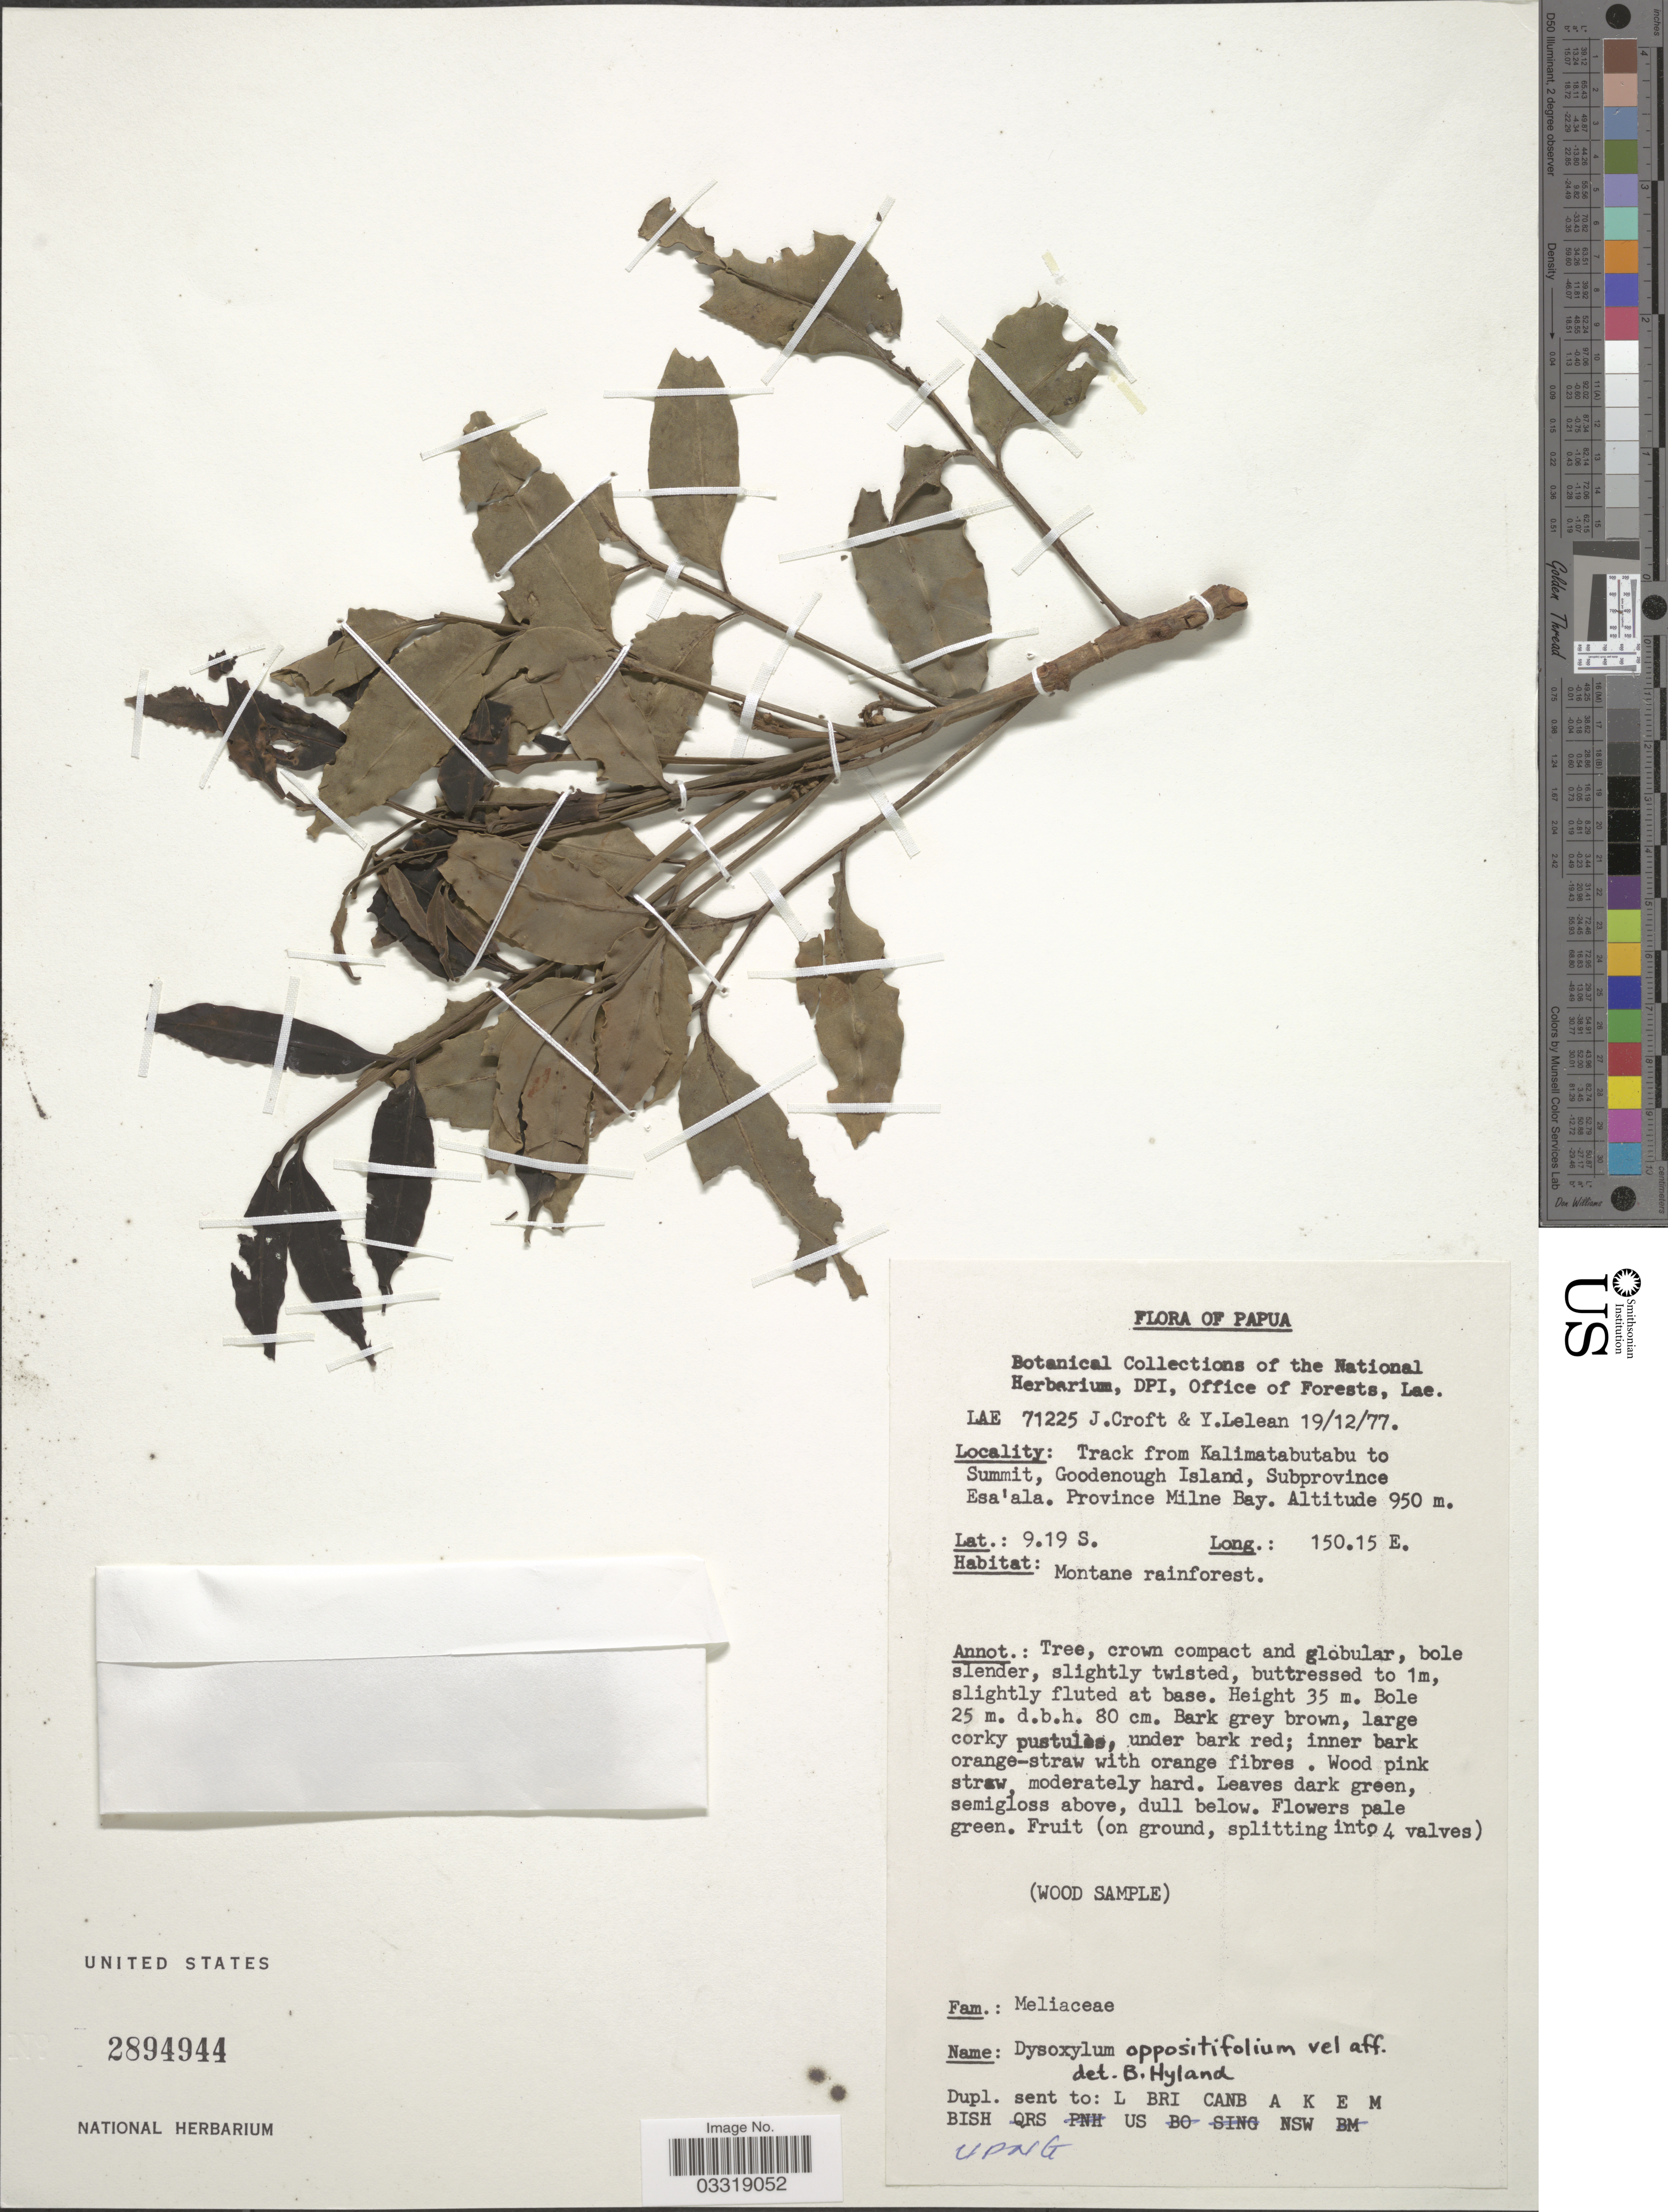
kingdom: Plantae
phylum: Tracheophyta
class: Magnoliopsida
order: Sapindales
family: Meliaceae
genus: Dysoxylum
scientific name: Dysoxylum oppositifolium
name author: F. Muell.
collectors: J. Croft & Y. Lelean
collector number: LAE 71225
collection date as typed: Transcribed d/m/y: 19/12/77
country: Papua New Guinea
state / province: Milne Bay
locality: Papua. Track from Kalimatabutabu to Summit, Goodenough Island, Subprovince Esa'ala. Province Milne Bay.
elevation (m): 950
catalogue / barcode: US 2894944